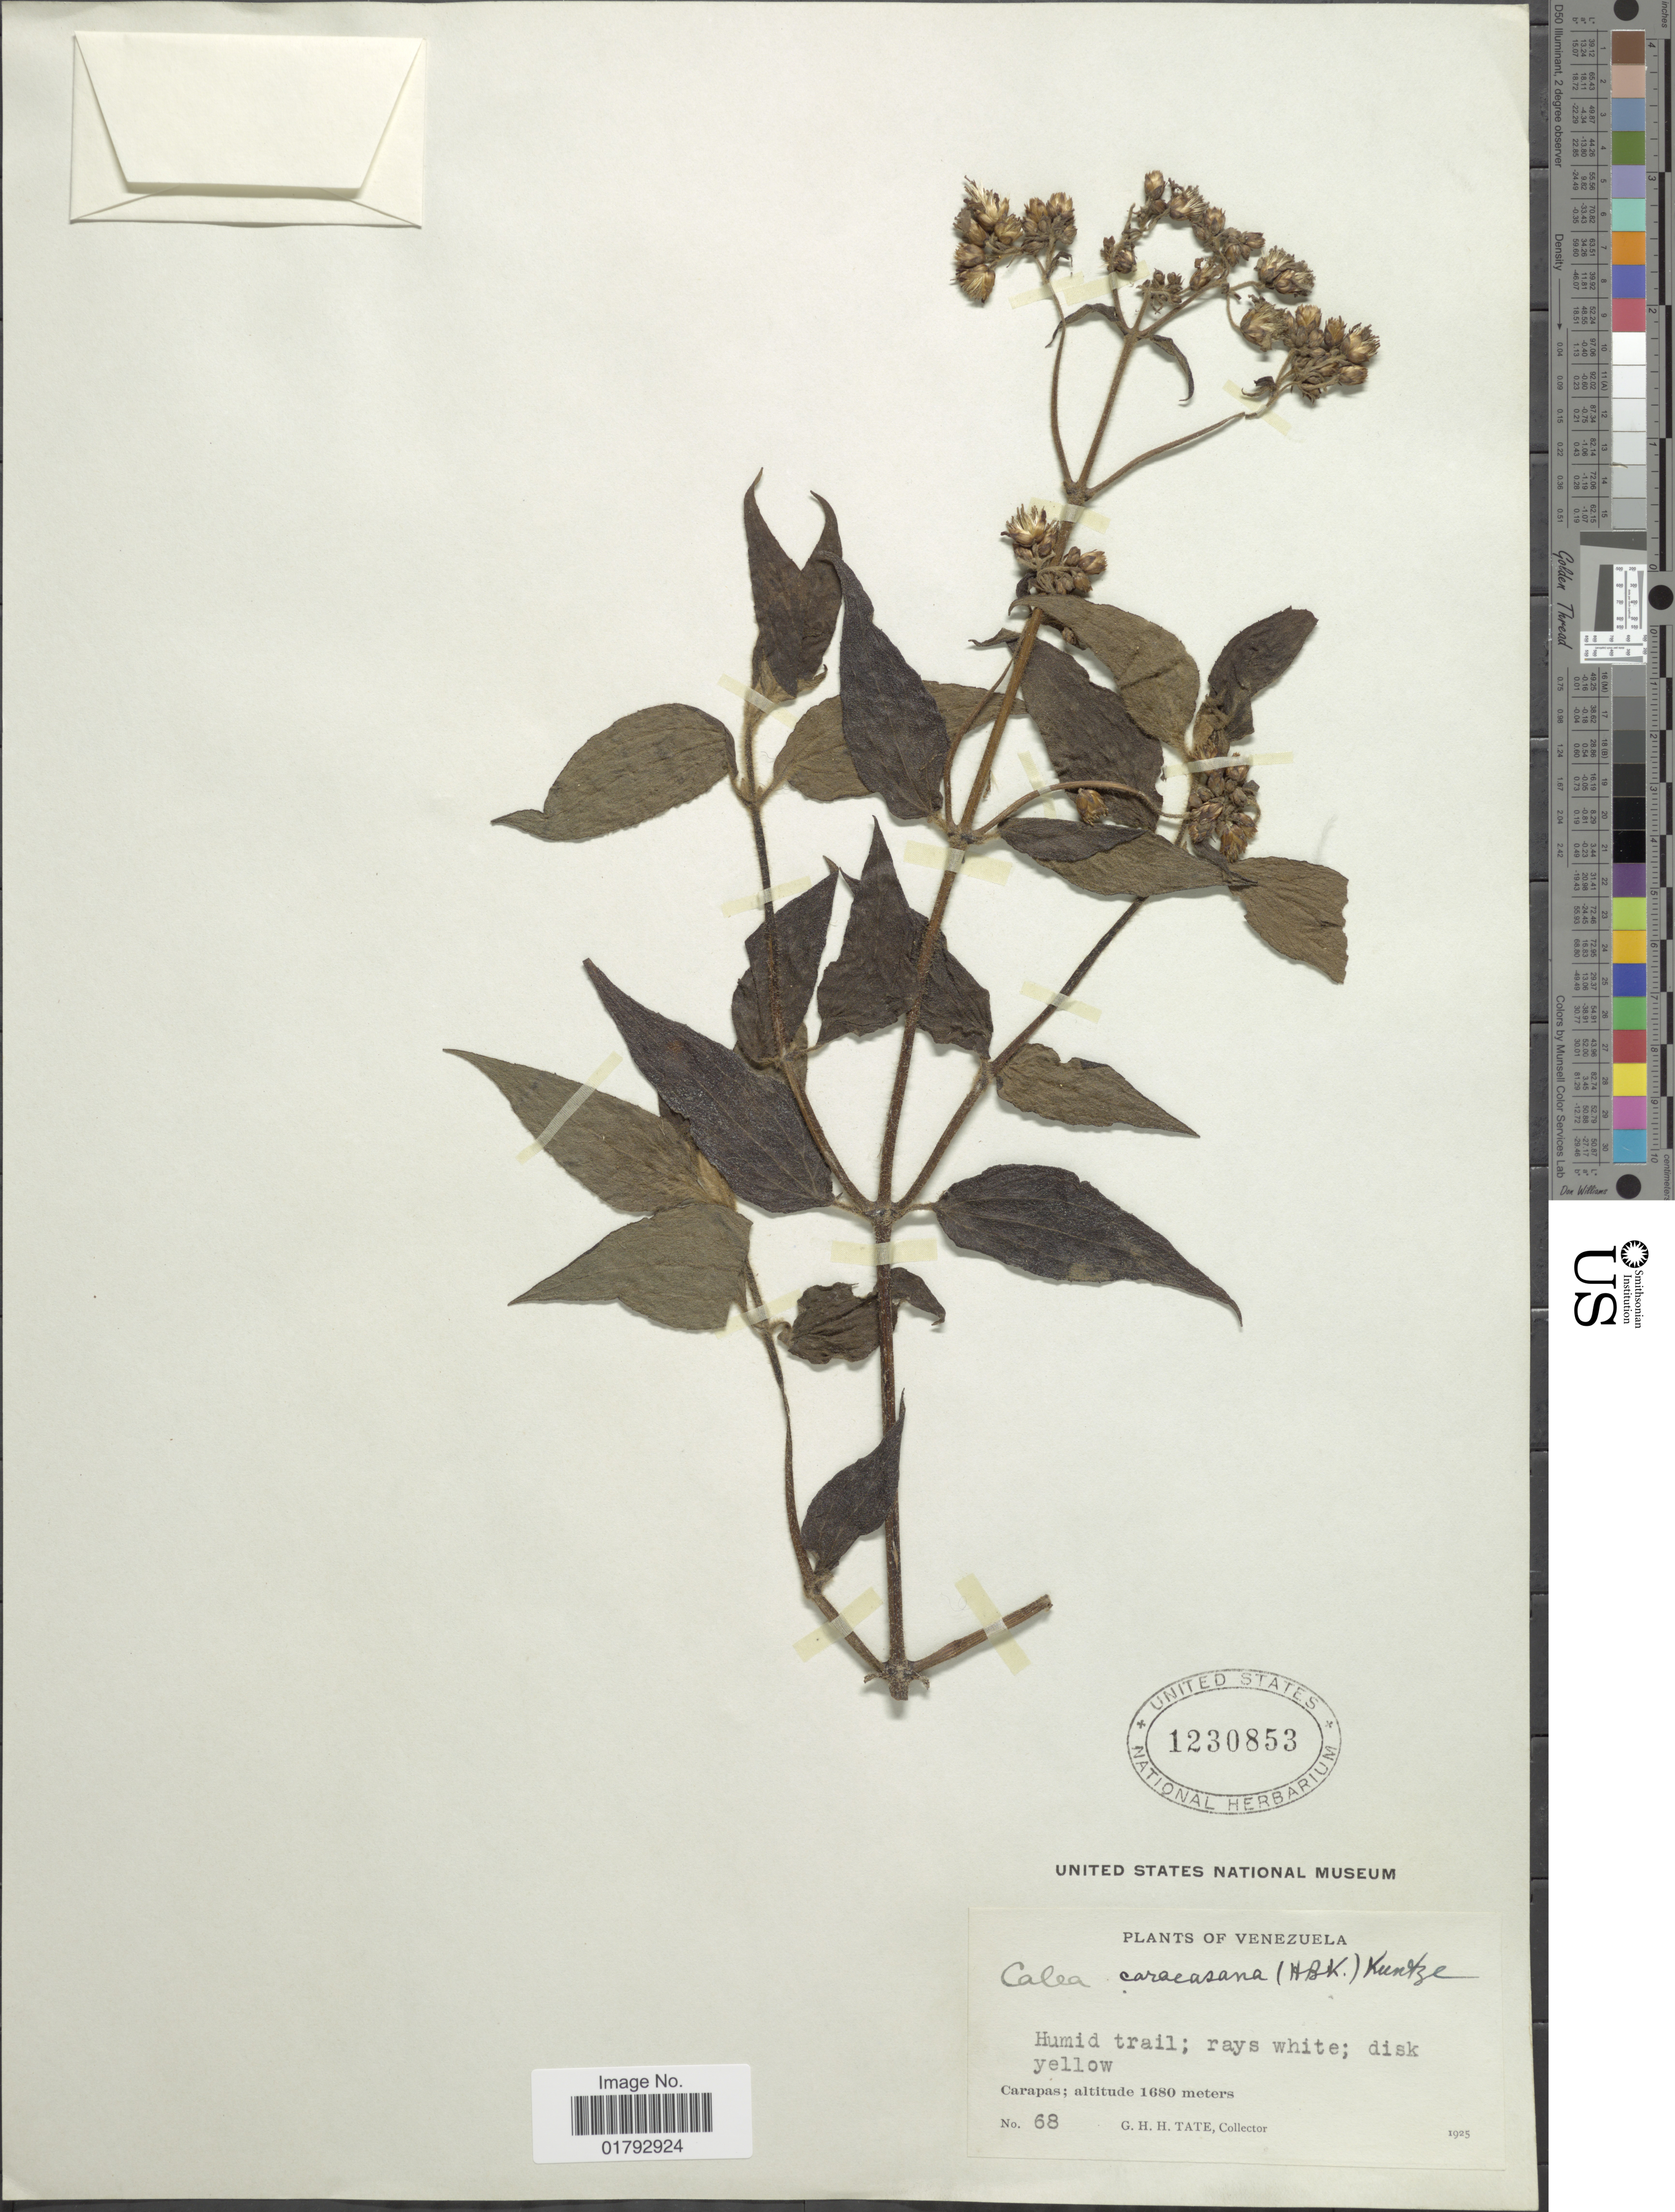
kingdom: Plantae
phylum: Tracheophyta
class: Magnoliopsida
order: Asterales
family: Asteraceae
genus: Alloispermum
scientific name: Alloispermum caracasanum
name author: (Kunth) H. Rob.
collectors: G. H. H.Tate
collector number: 68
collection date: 1925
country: Venezuela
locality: Carapas.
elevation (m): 1680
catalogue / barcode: US 1230853